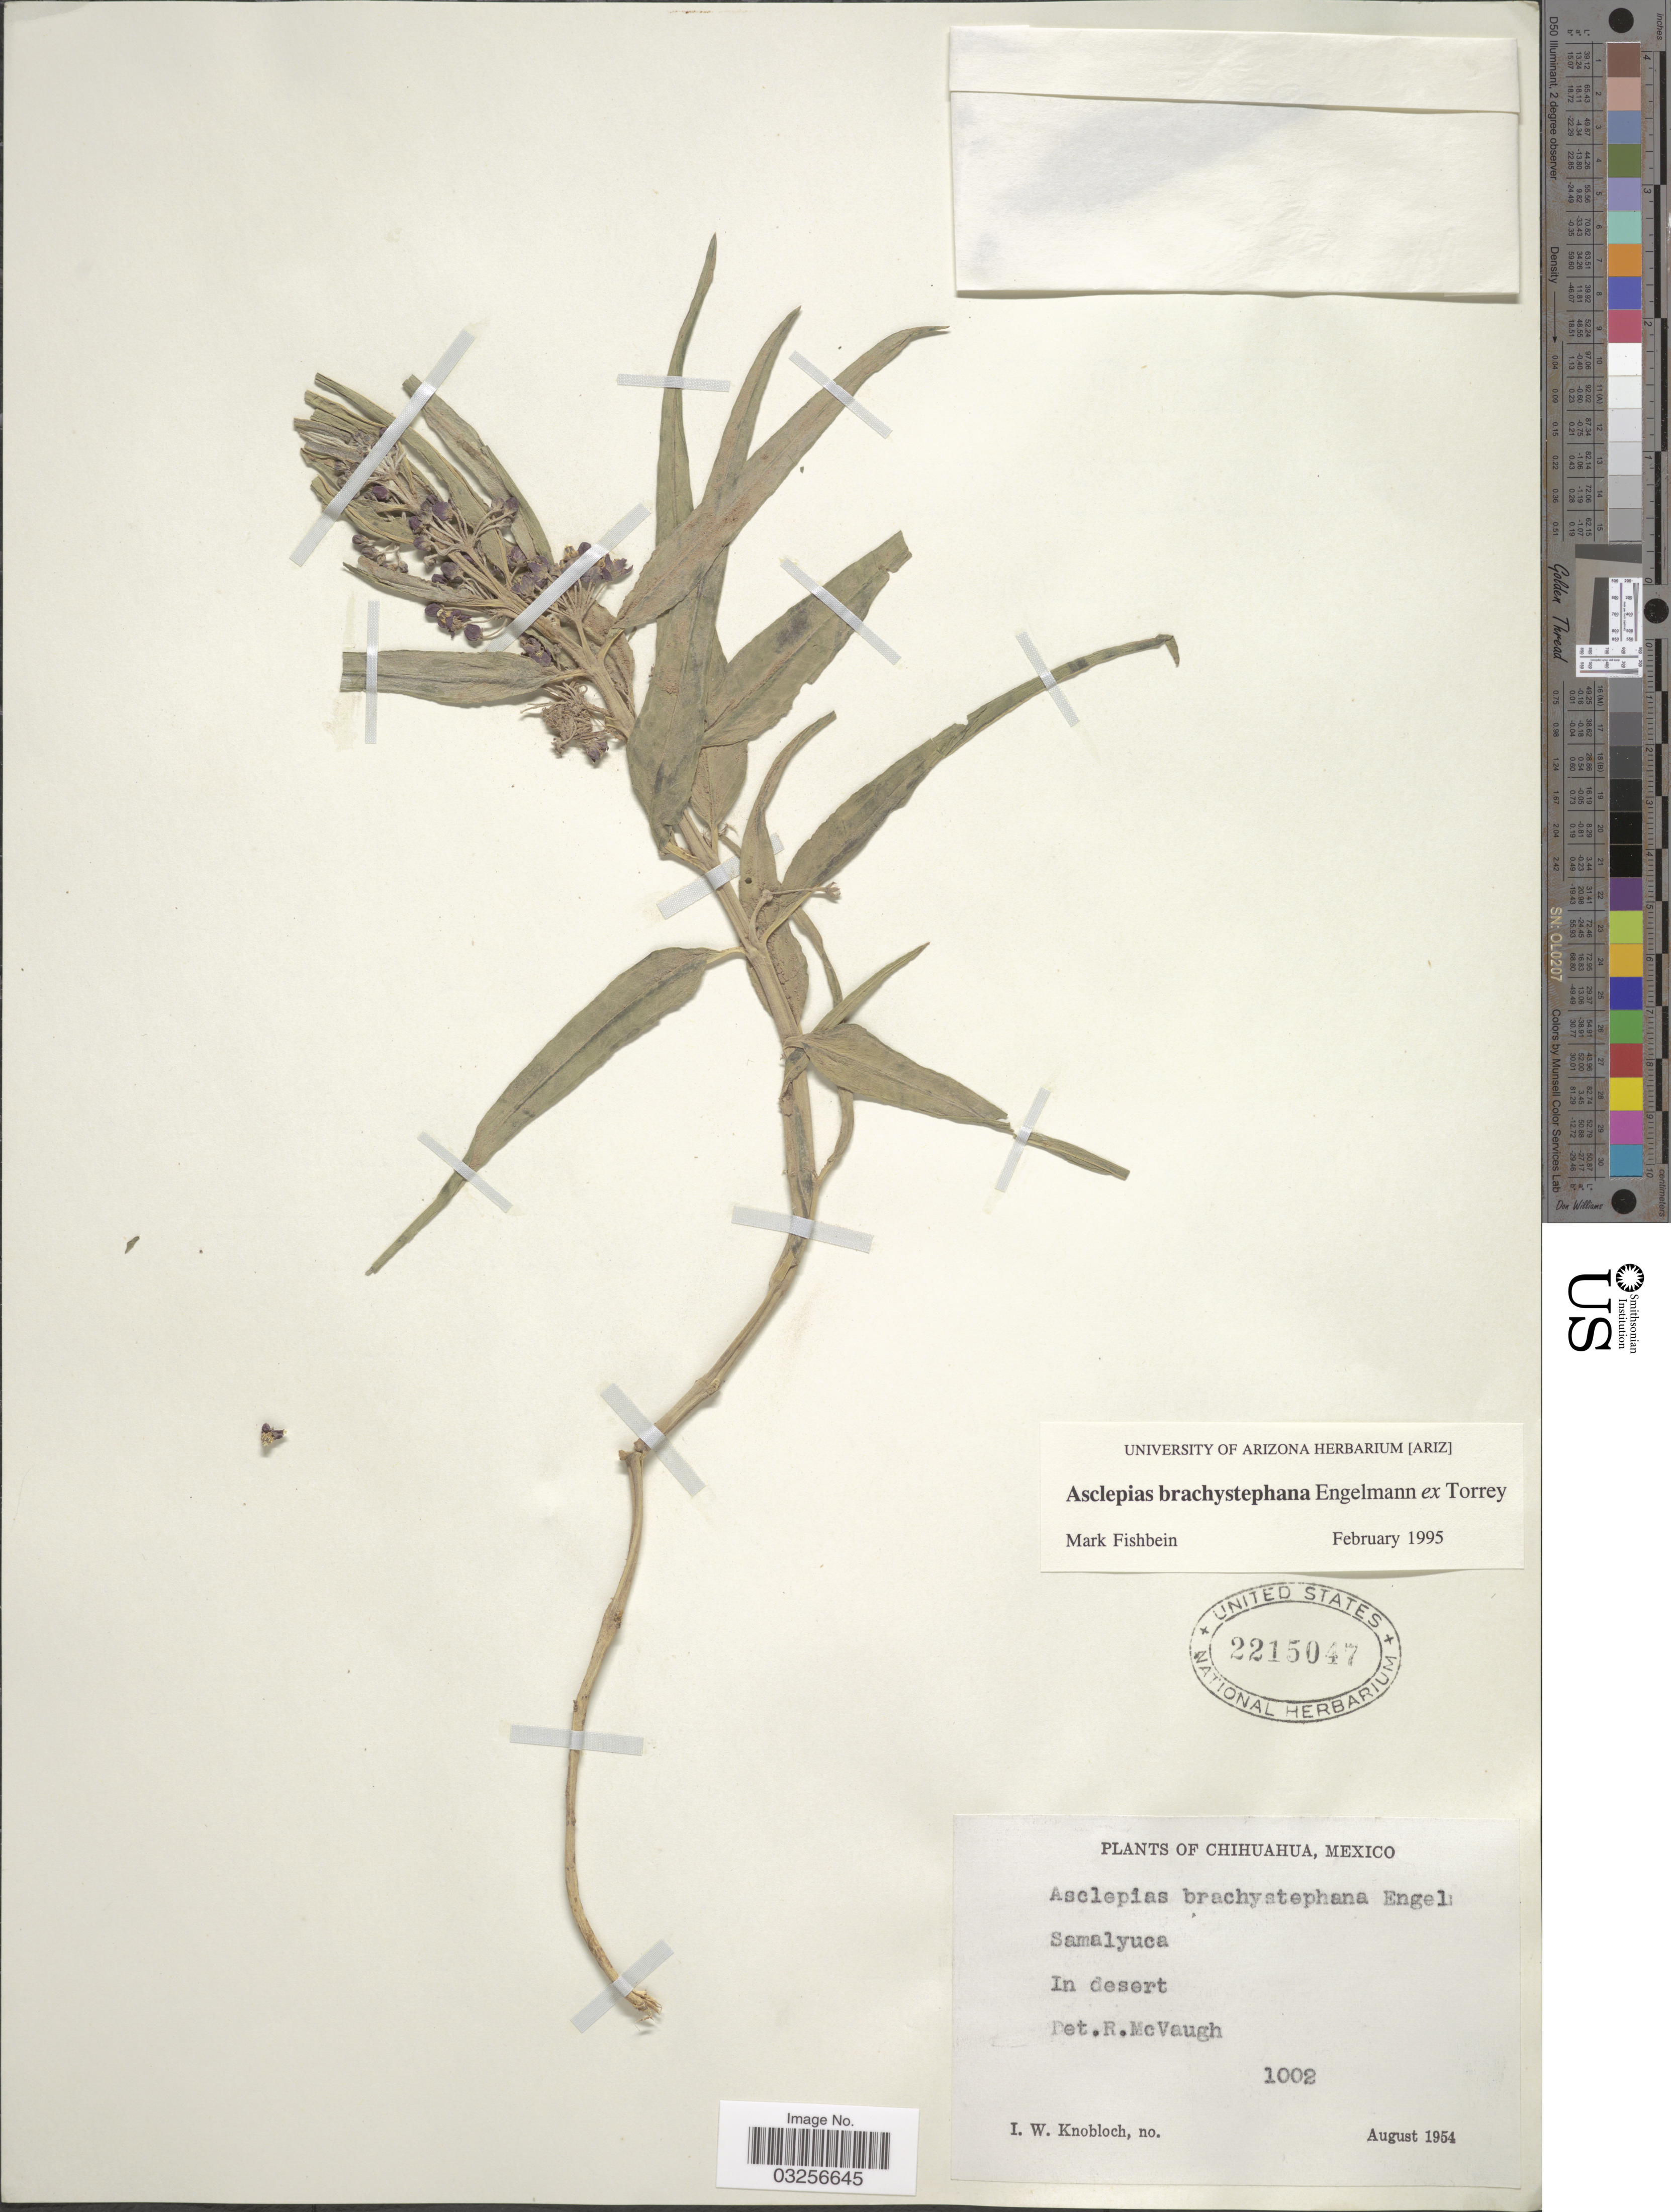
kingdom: Plantae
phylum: Tracheophyta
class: Magnoliopsida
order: Gentianales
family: Apocynaceae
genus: Asclepias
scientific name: Asclepias brachystephana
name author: Engelm. ex Torr.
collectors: I. W. Knobloch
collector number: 1002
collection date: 1954-08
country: Mexico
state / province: Chihuahua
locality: Samalyuca, In desert.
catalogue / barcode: US 2215047